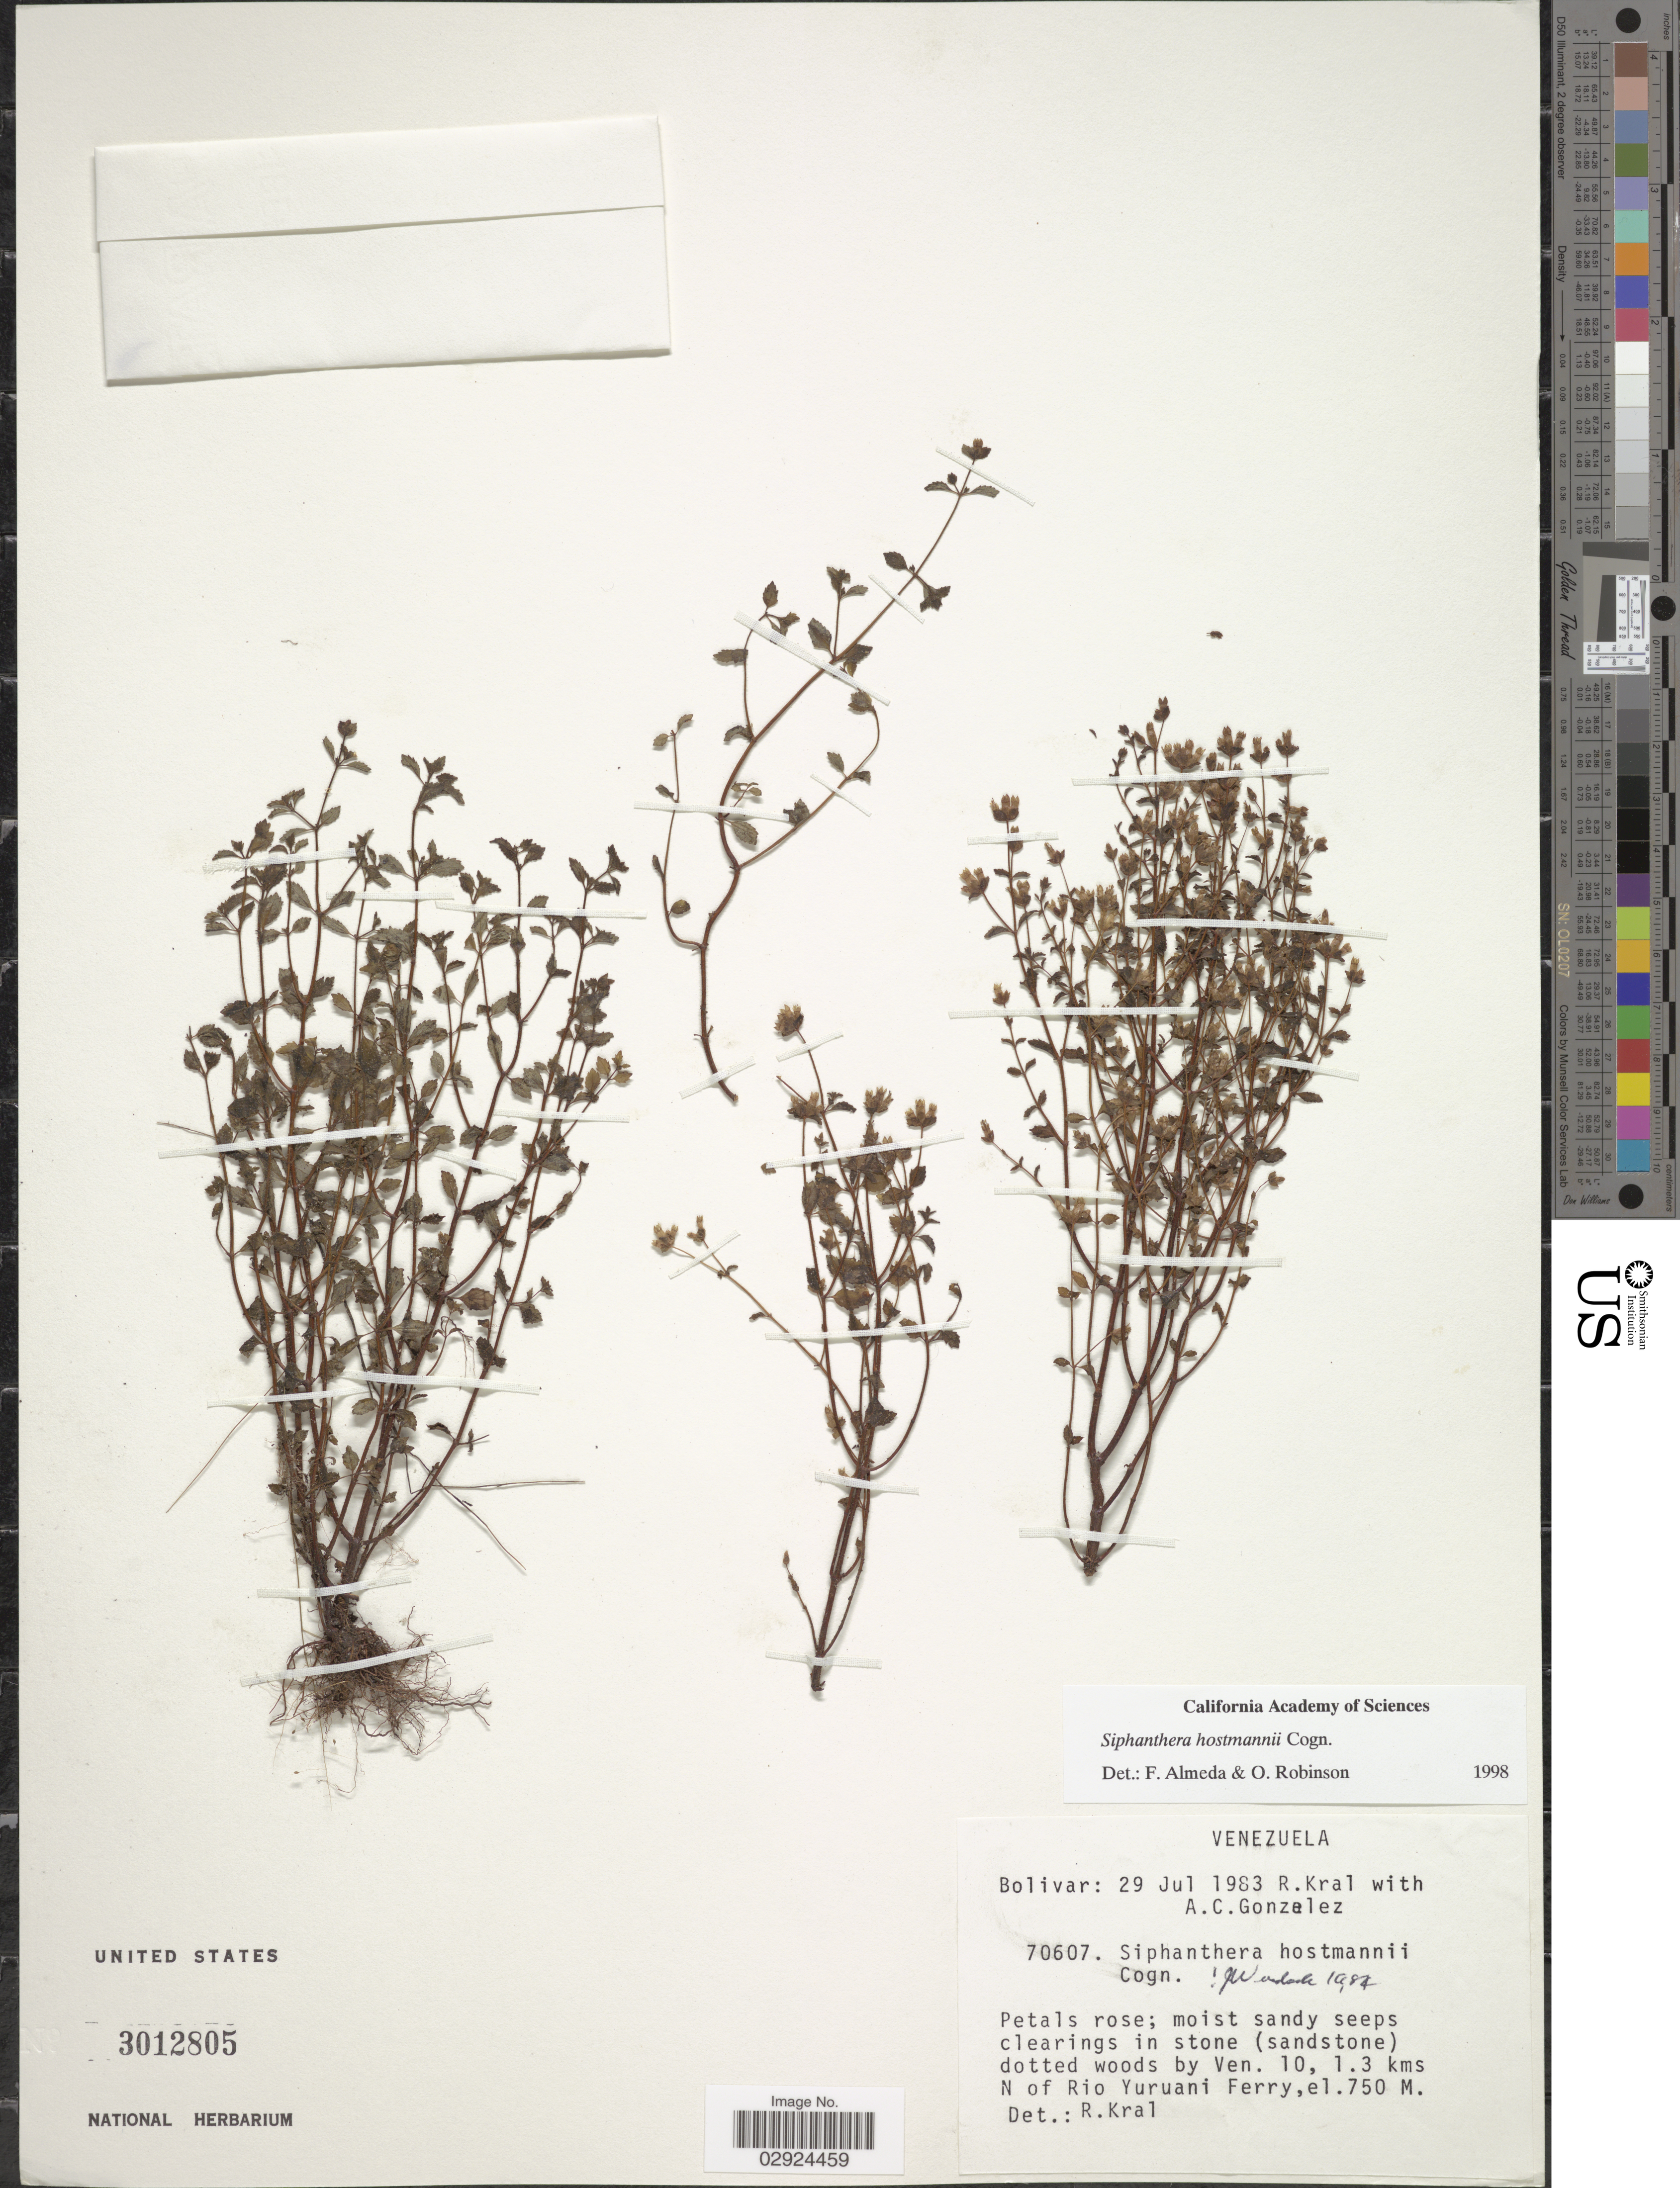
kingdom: Plantae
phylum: Tracheophyta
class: Magnoliopsida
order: Myrtales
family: Melastomataceae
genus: Siphanthera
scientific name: Siphanthera hostmannii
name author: Cogn.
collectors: R. Kral & A. C. González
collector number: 70607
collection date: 1983-07-29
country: Venezuela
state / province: Bolivar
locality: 1.3 kms N of Rio Yuruani Ferry.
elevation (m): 750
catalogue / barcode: US 3012805